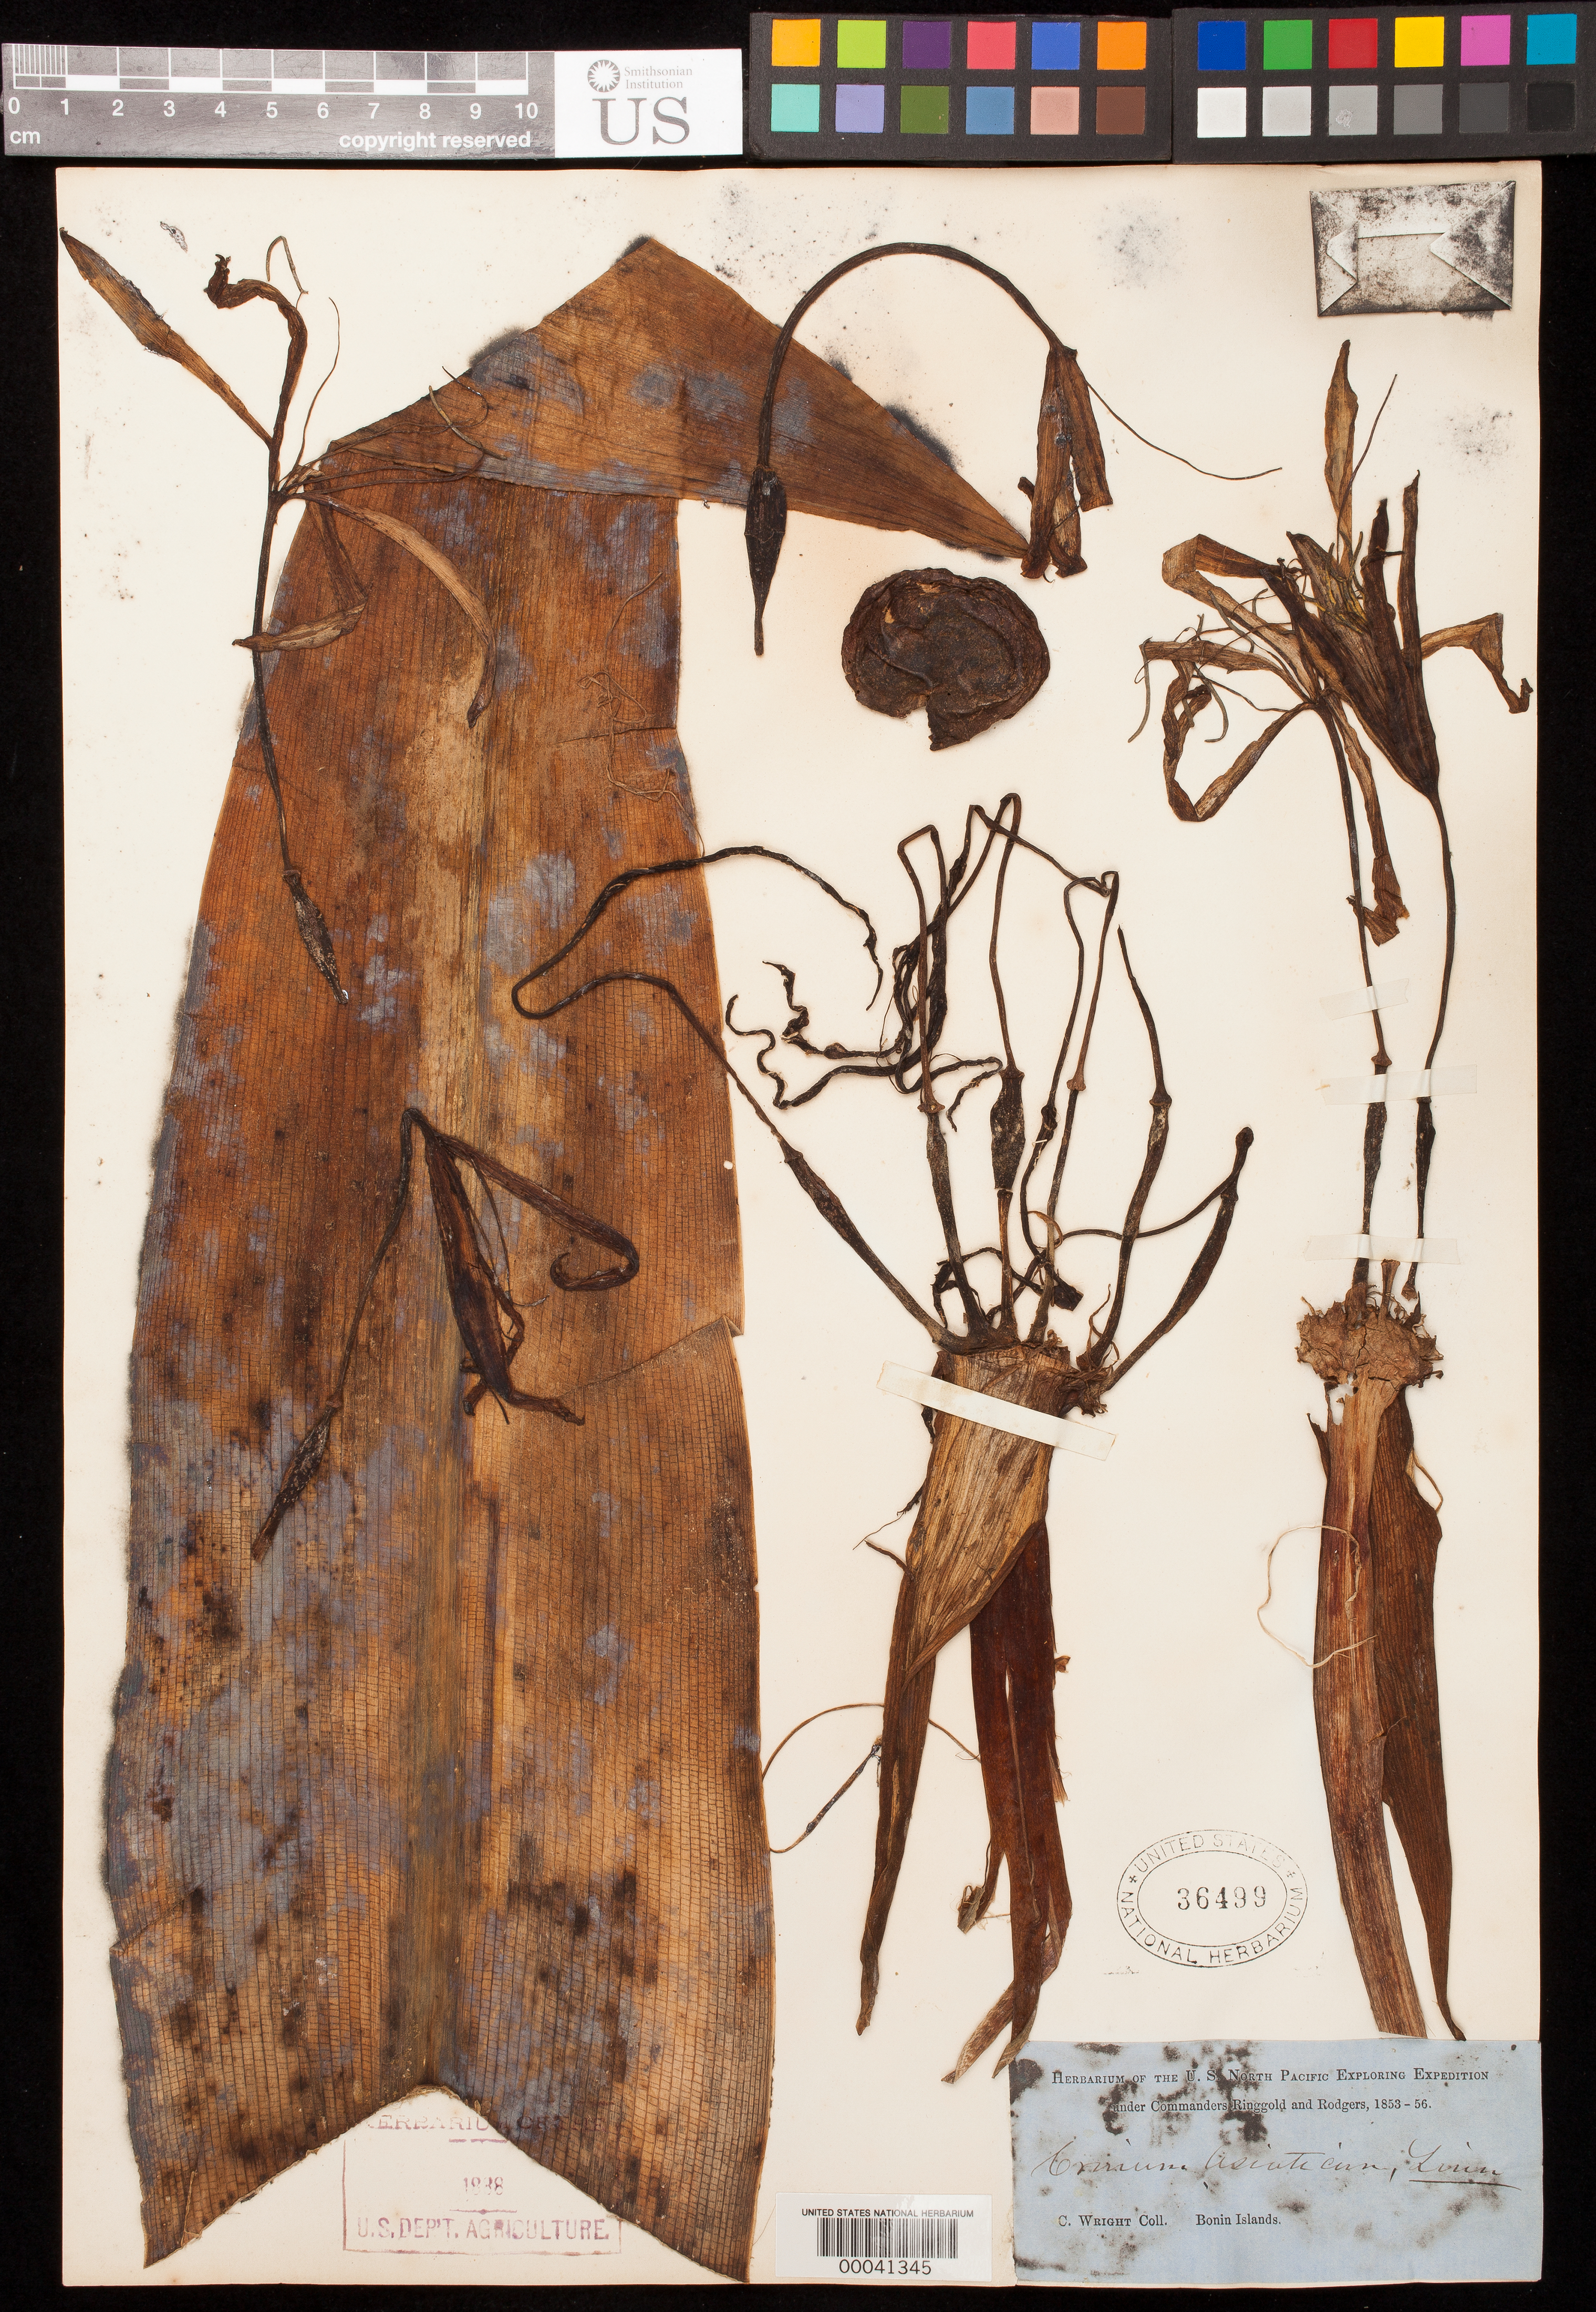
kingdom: Plantae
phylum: Tracheophyta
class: Liliopsida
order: Asparagales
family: Amaryllidaceae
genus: Crinum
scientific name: Crinum asiaticum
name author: L.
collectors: C. Wright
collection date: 1853/1856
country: Japan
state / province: Tokyo, Federal City of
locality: Bonin Islands.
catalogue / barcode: US 36499